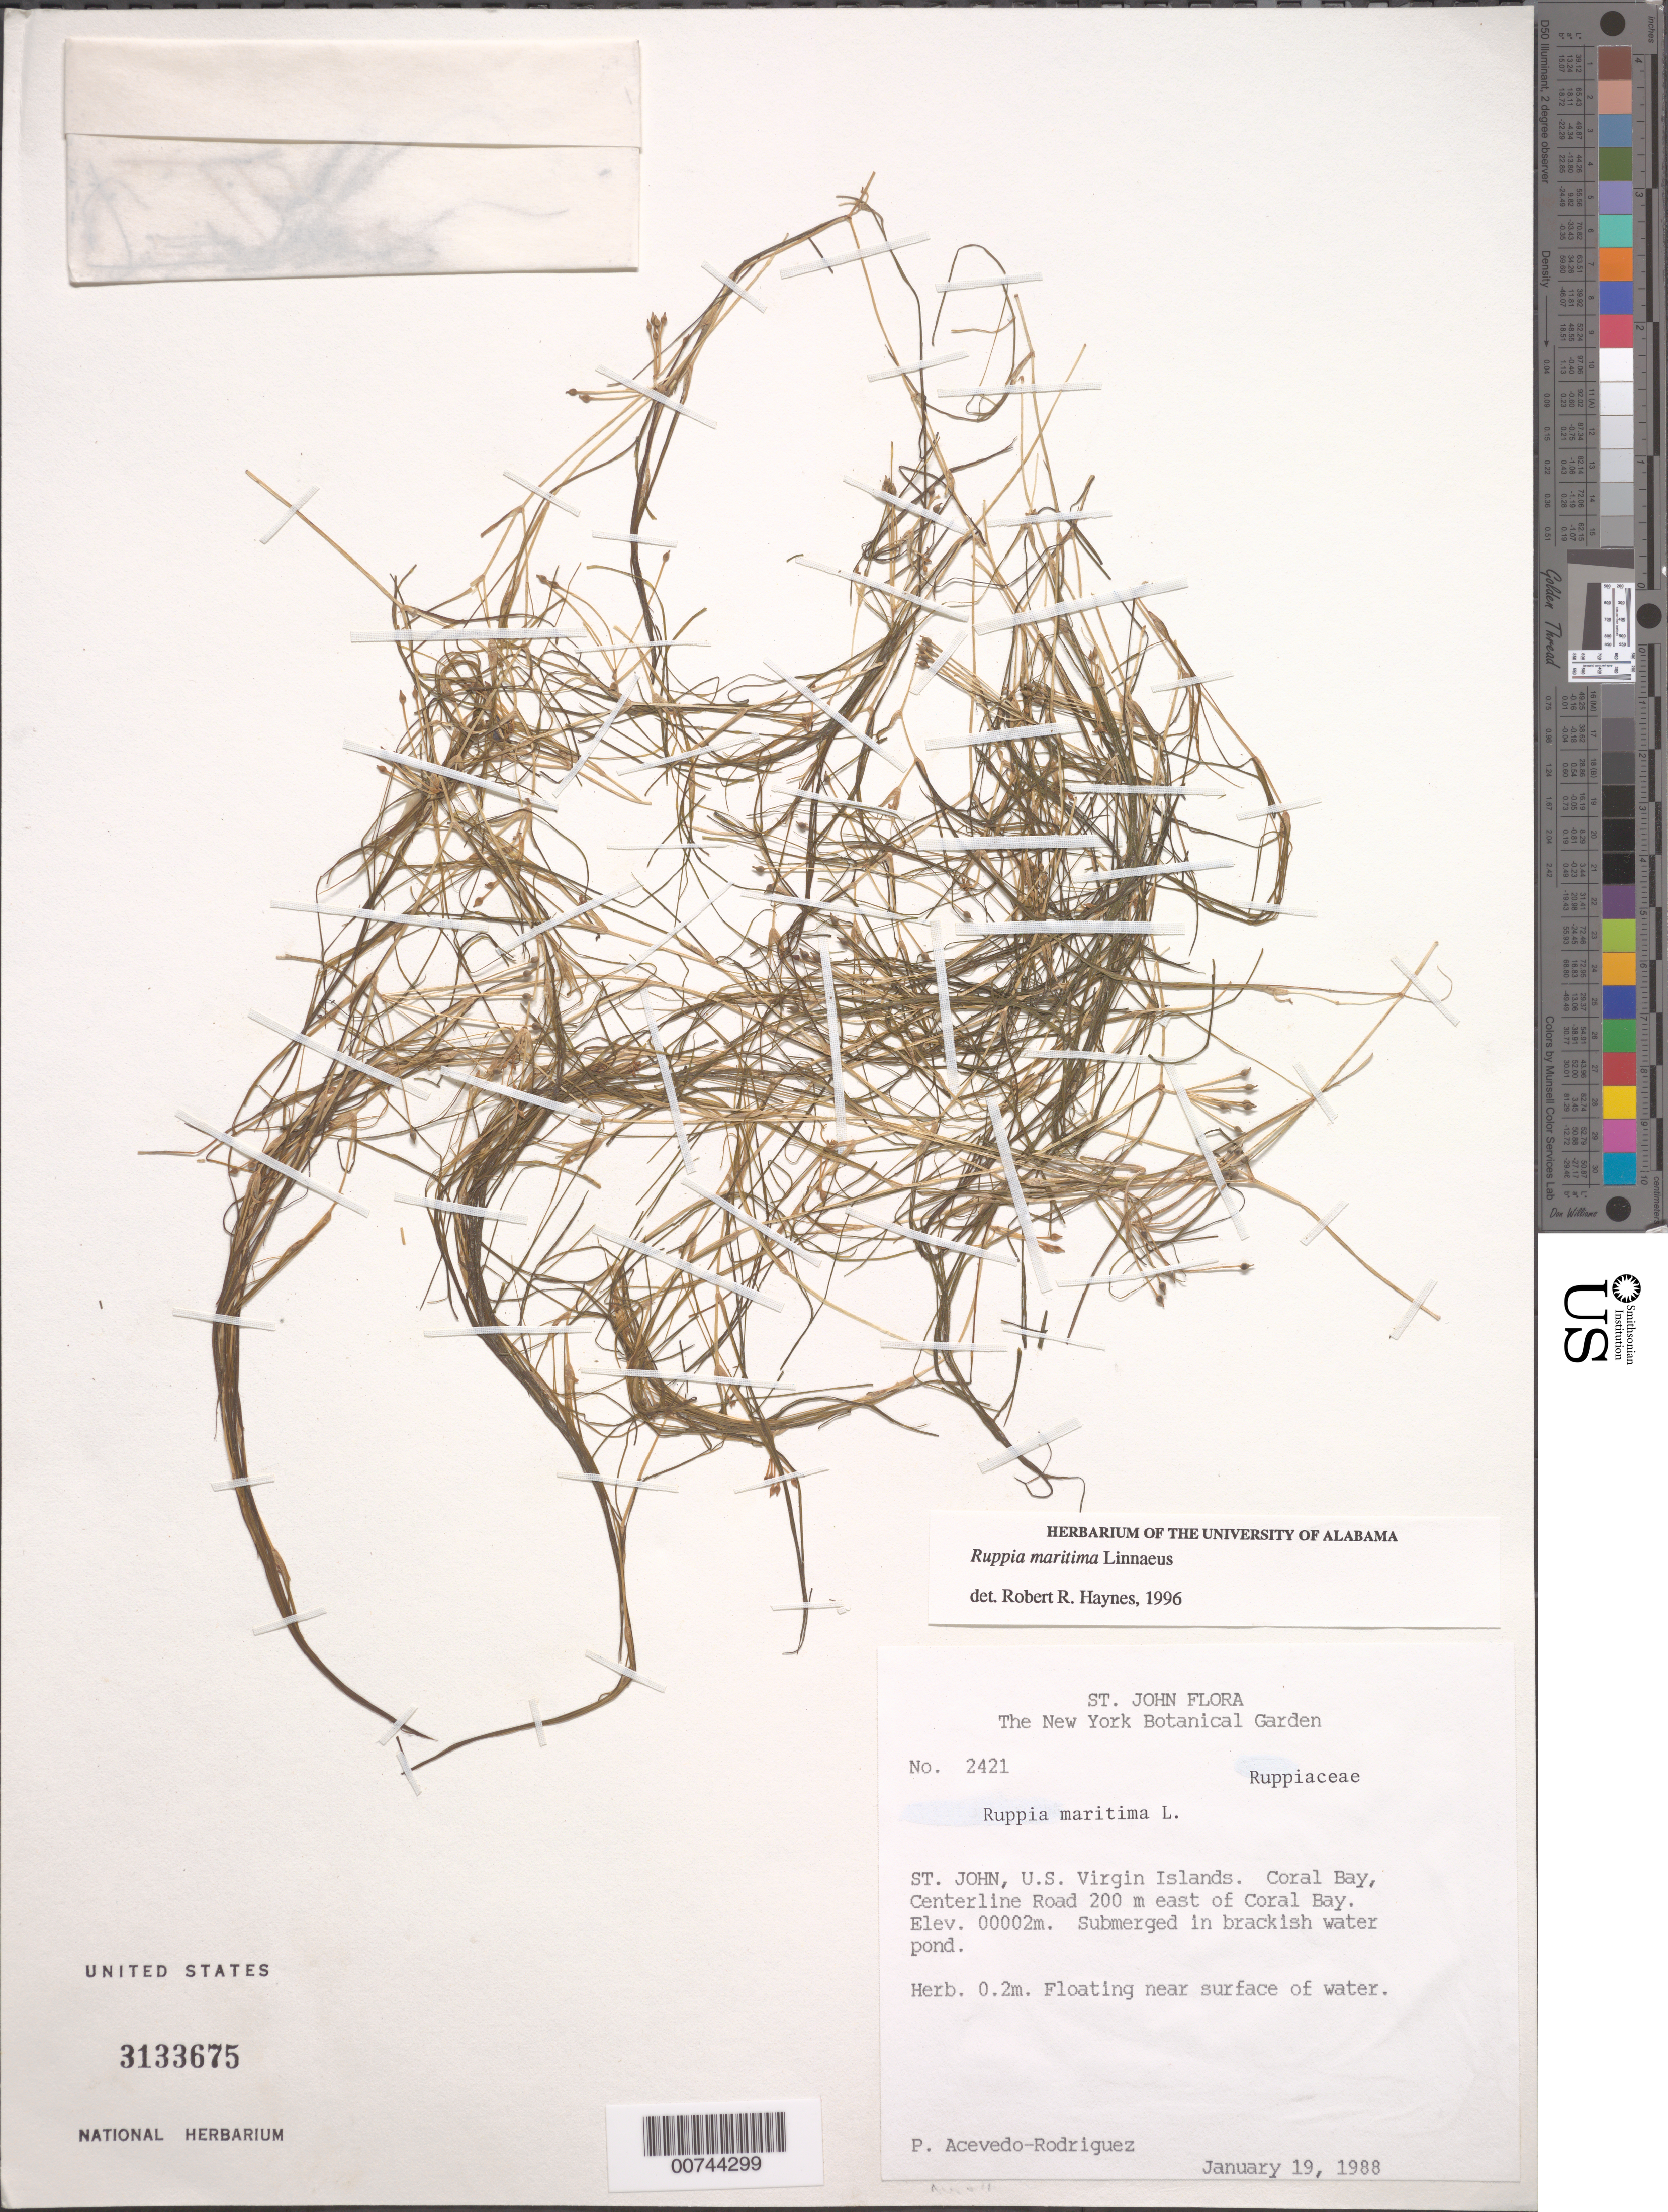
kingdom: Plantae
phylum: Tracheophyta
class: Liliopsida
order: Alismatales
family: Ruppiaceae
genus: Ruppia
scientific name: Ruppia maritima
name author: L.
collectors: P. Acevedo-Rodr.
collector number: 2421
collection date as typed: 19 Jan 1988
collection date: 1988-01-19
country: U.S. Virgin Islands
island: St. John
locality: Coral Bay Quarter; Center Line Road 200 m east of Coral Bay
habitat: Submerged in brackish water pond.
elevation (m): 2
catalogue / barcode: US 3133675